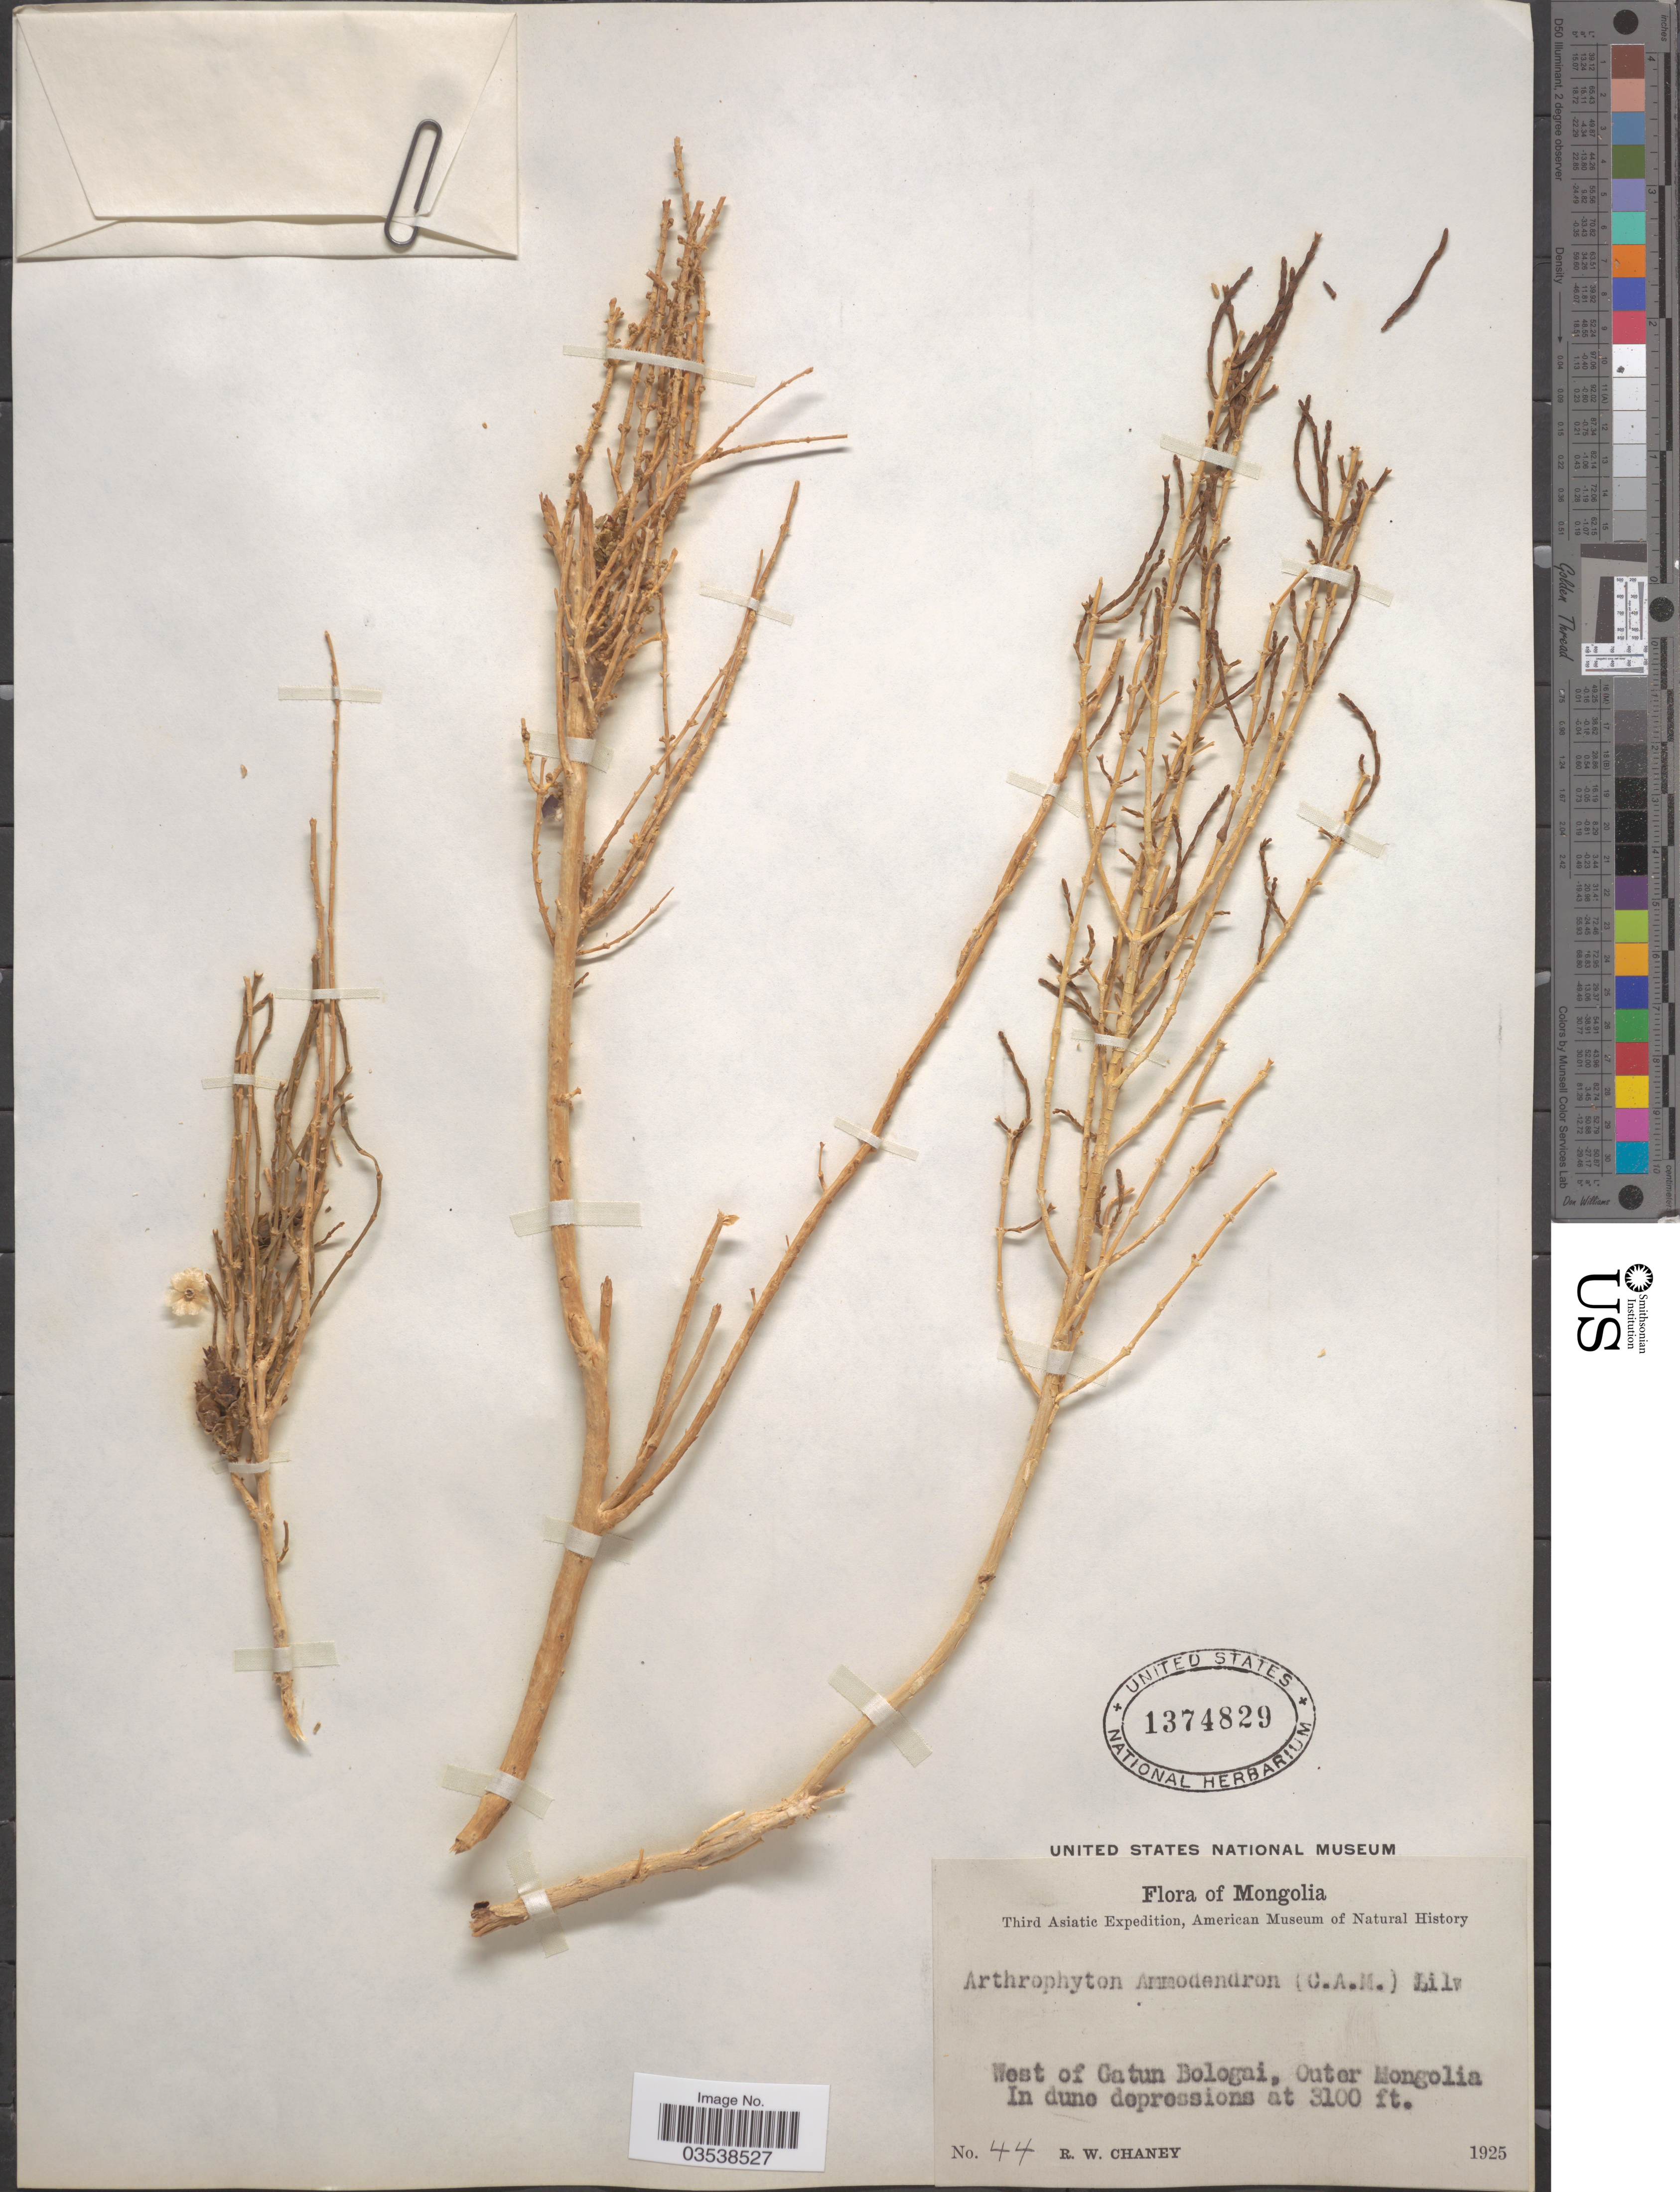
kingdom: Plantae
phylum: Tracheophyta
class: Magnoliopsida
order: Caryophyllales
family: Amaranthaceae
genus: Haloxylon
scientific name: Haloxylon ammodendron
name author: (C.A. Mey.) Bunge ex Fenzl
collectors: R. Chaney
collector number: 44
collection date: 1925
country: Mongolia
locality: West of Gatun Bologai, Outer Mongolia.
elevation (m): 945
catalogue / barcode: US 1374829